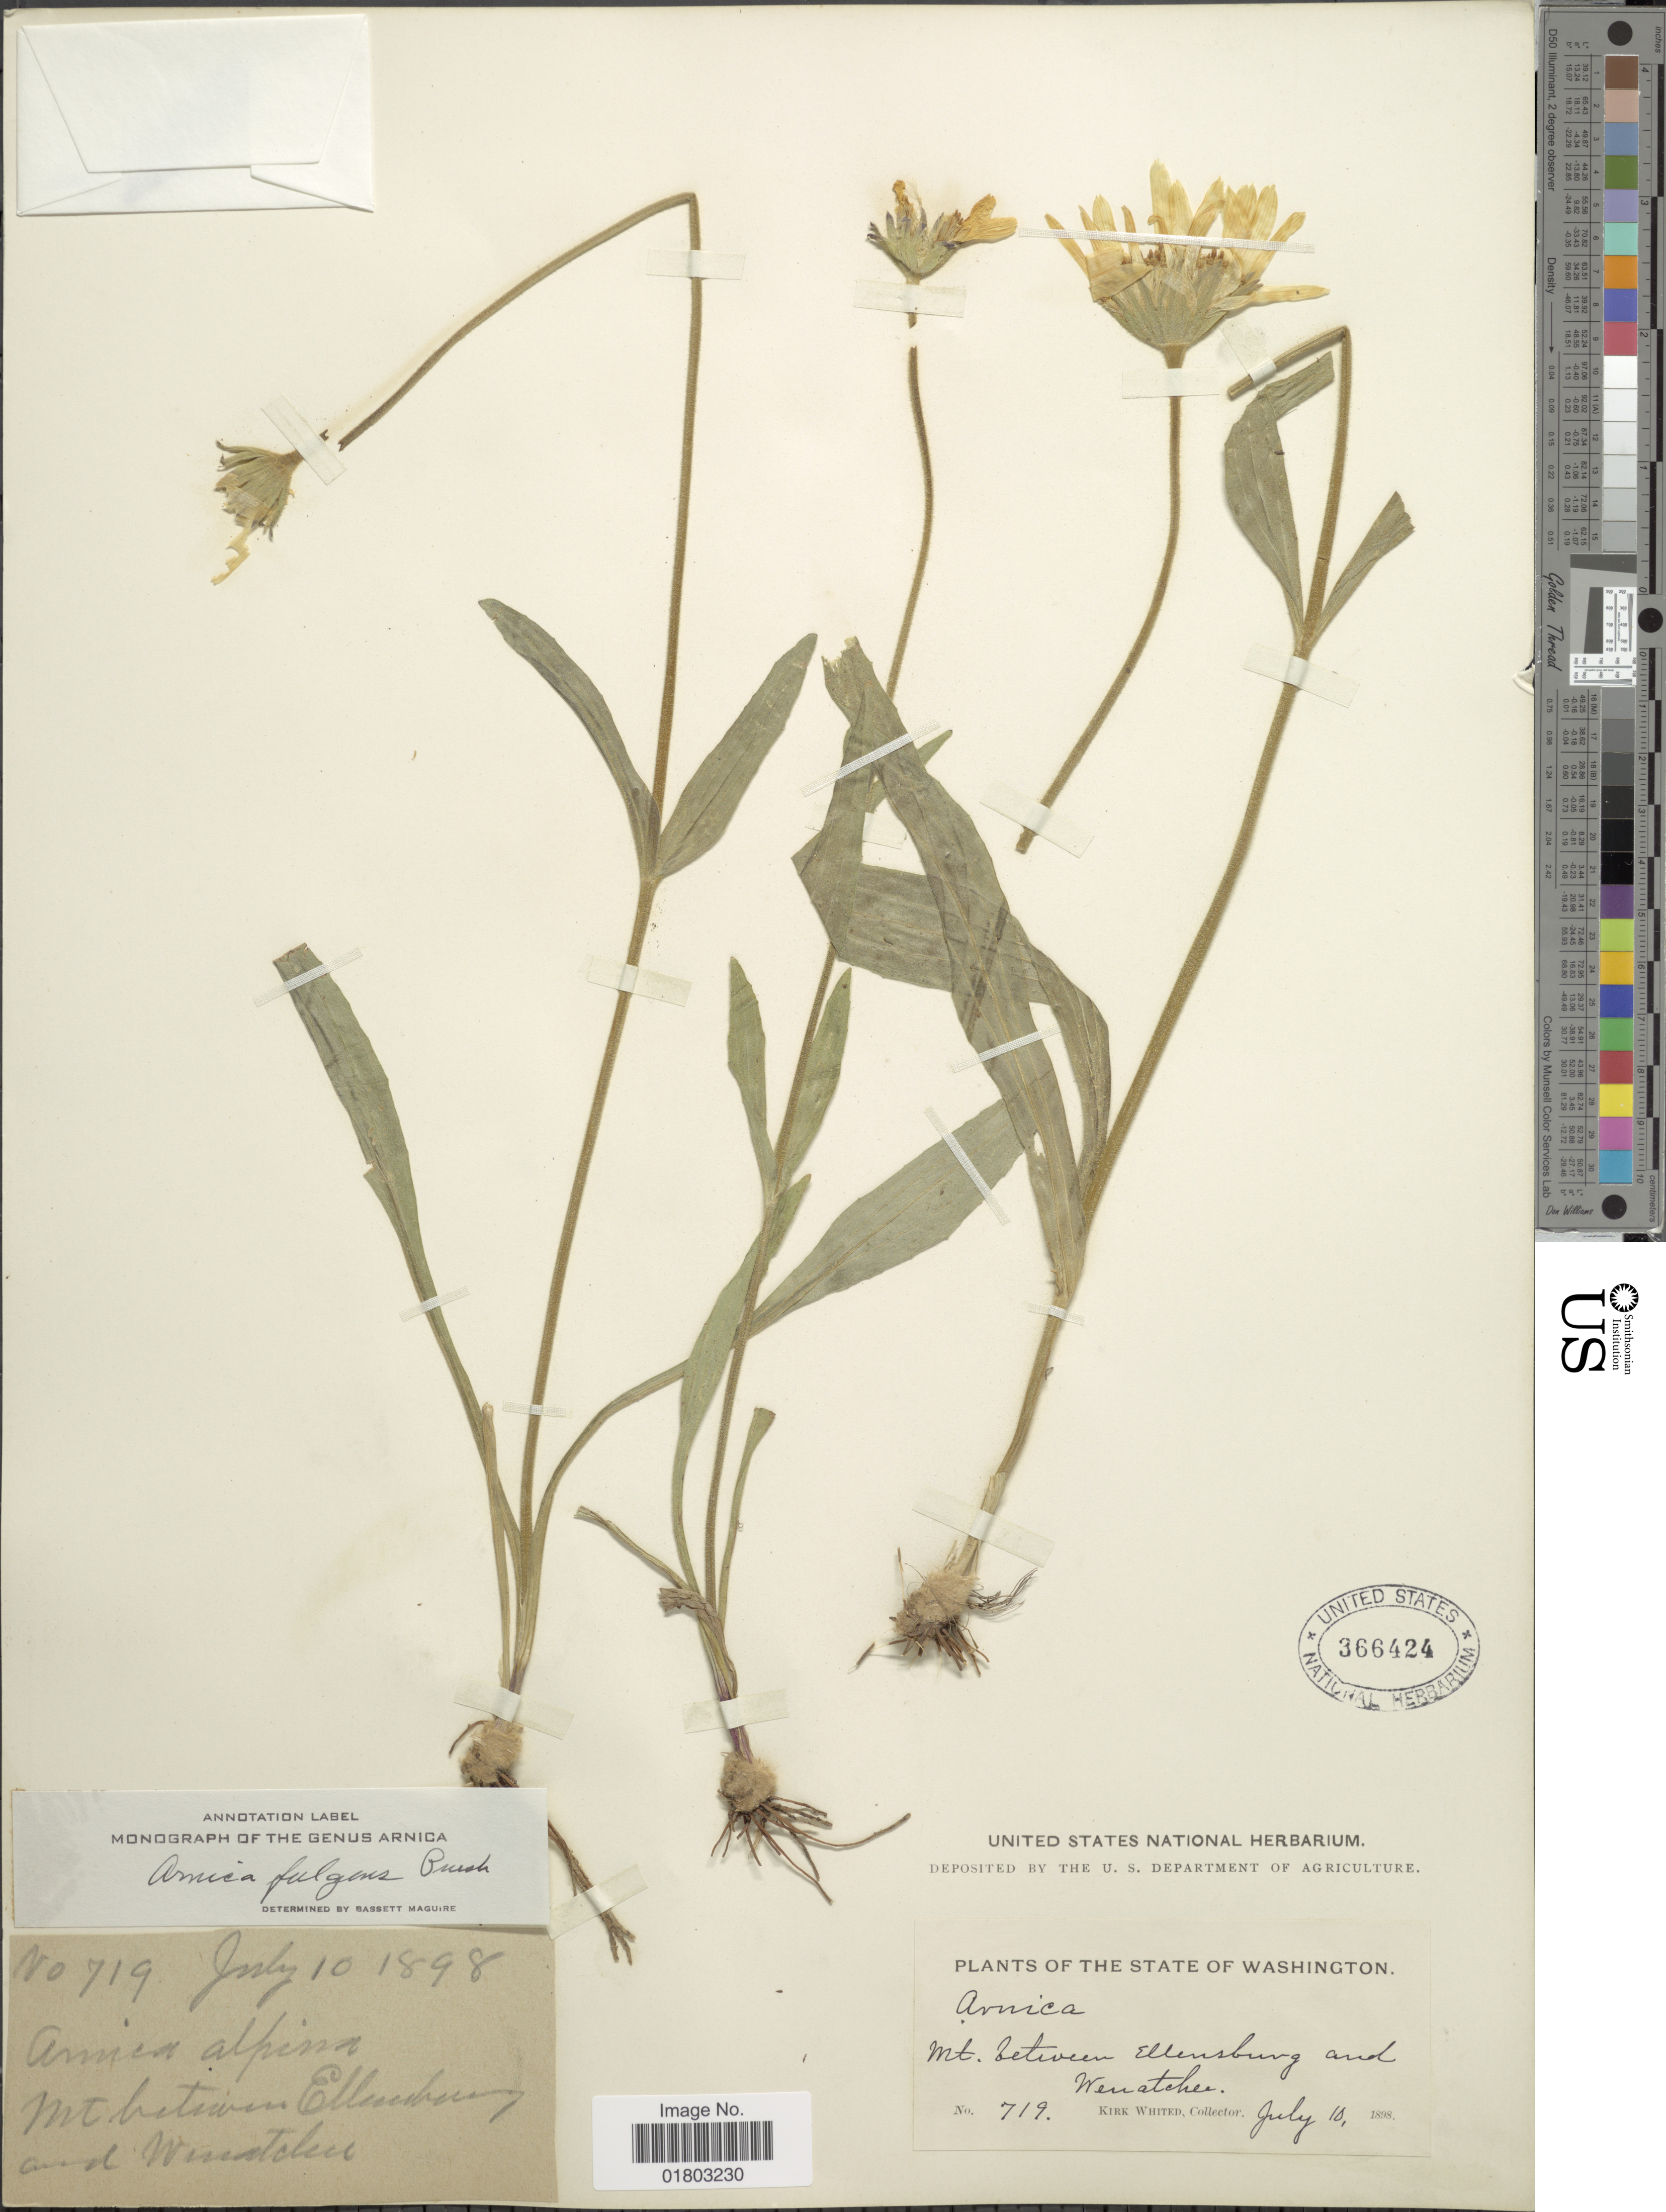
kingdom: Plantae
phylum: Tracheophyta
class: Magnoliopsida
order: Asterales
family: Asteraceae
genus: Arnica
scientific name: Arnica fulgens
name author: Pursh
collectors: K. Whited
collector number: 719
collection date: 1898-07-10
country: United States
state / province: Washington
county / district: Chelan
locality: Mt. between Ellensburg and Wenatchee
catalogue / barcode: US 366424